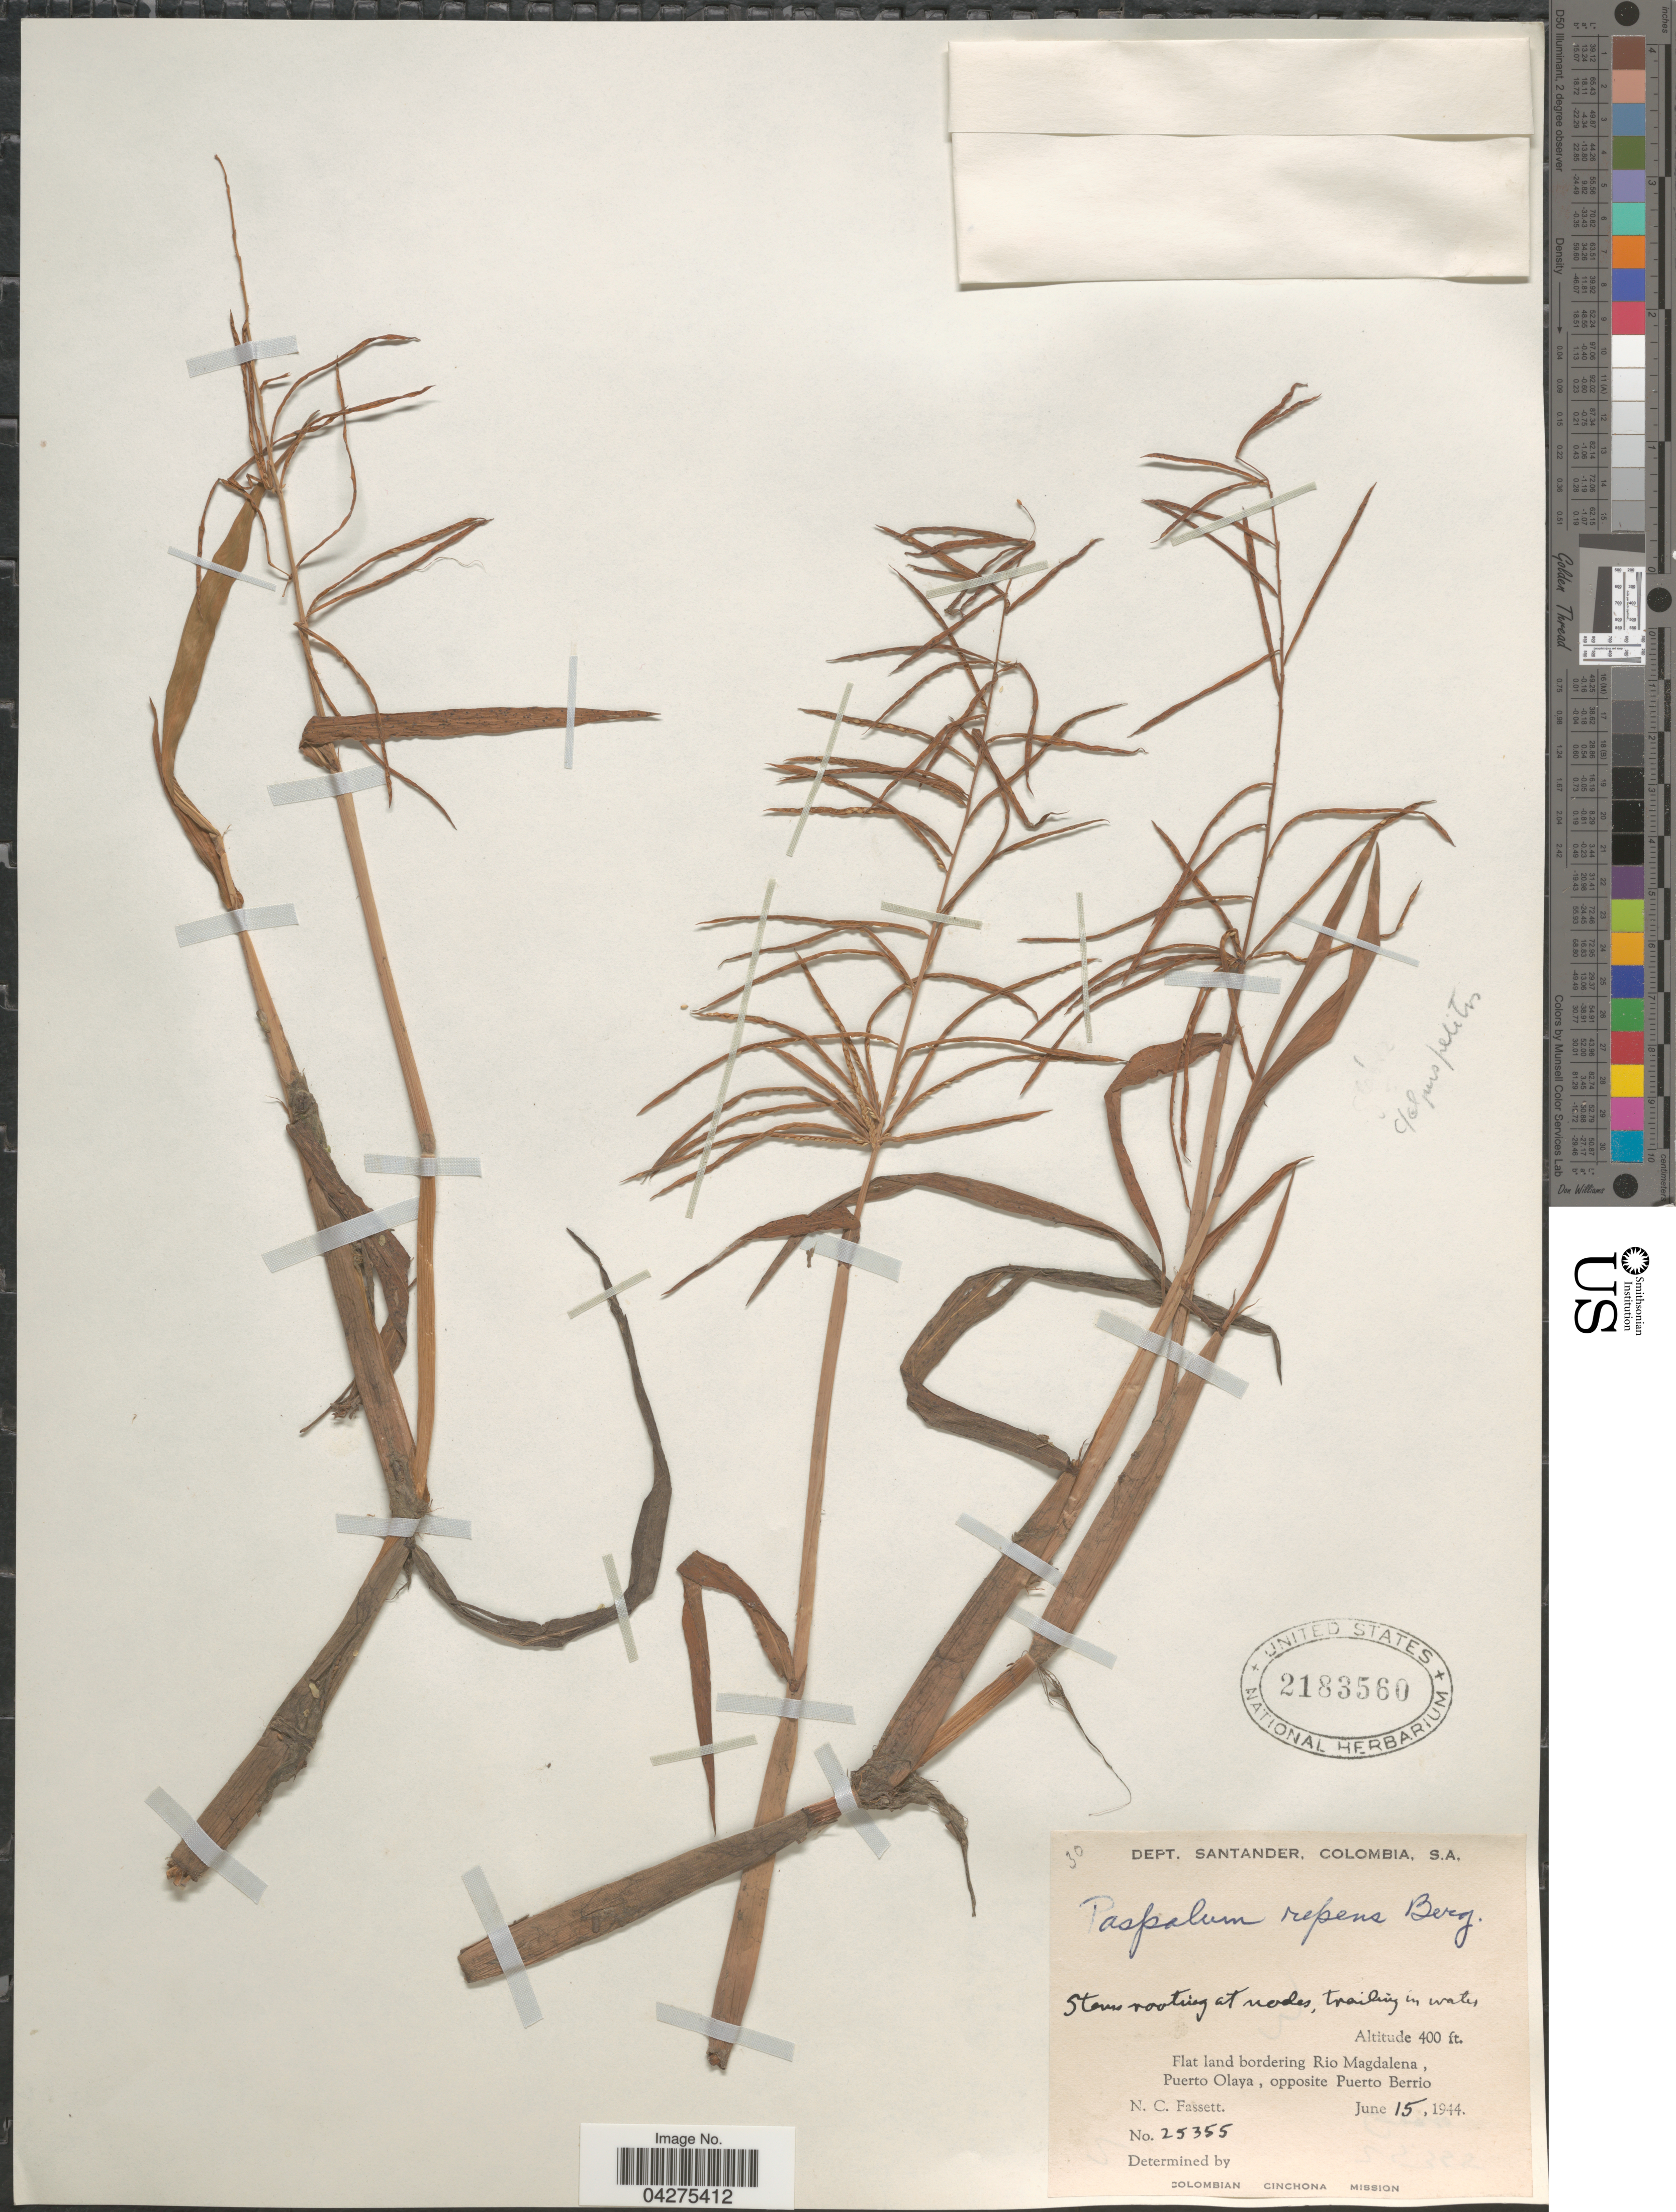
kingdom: Plantae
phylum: Tracheophyta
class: Liliopsida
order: Poales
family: Poaceae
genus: Paspalum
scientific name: Paspalum repens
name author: P.J. Bergius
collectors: N. C. Fassett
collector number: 25355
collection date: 1944-06-15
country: Colombia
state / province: Santander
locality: Dept. Santander. Flat land bordering Rio Magdalena, Puerto Olaya, opposite Puerto Berrio. Colombian Cinchona Mission.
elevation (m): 122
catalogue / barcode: US 2183560